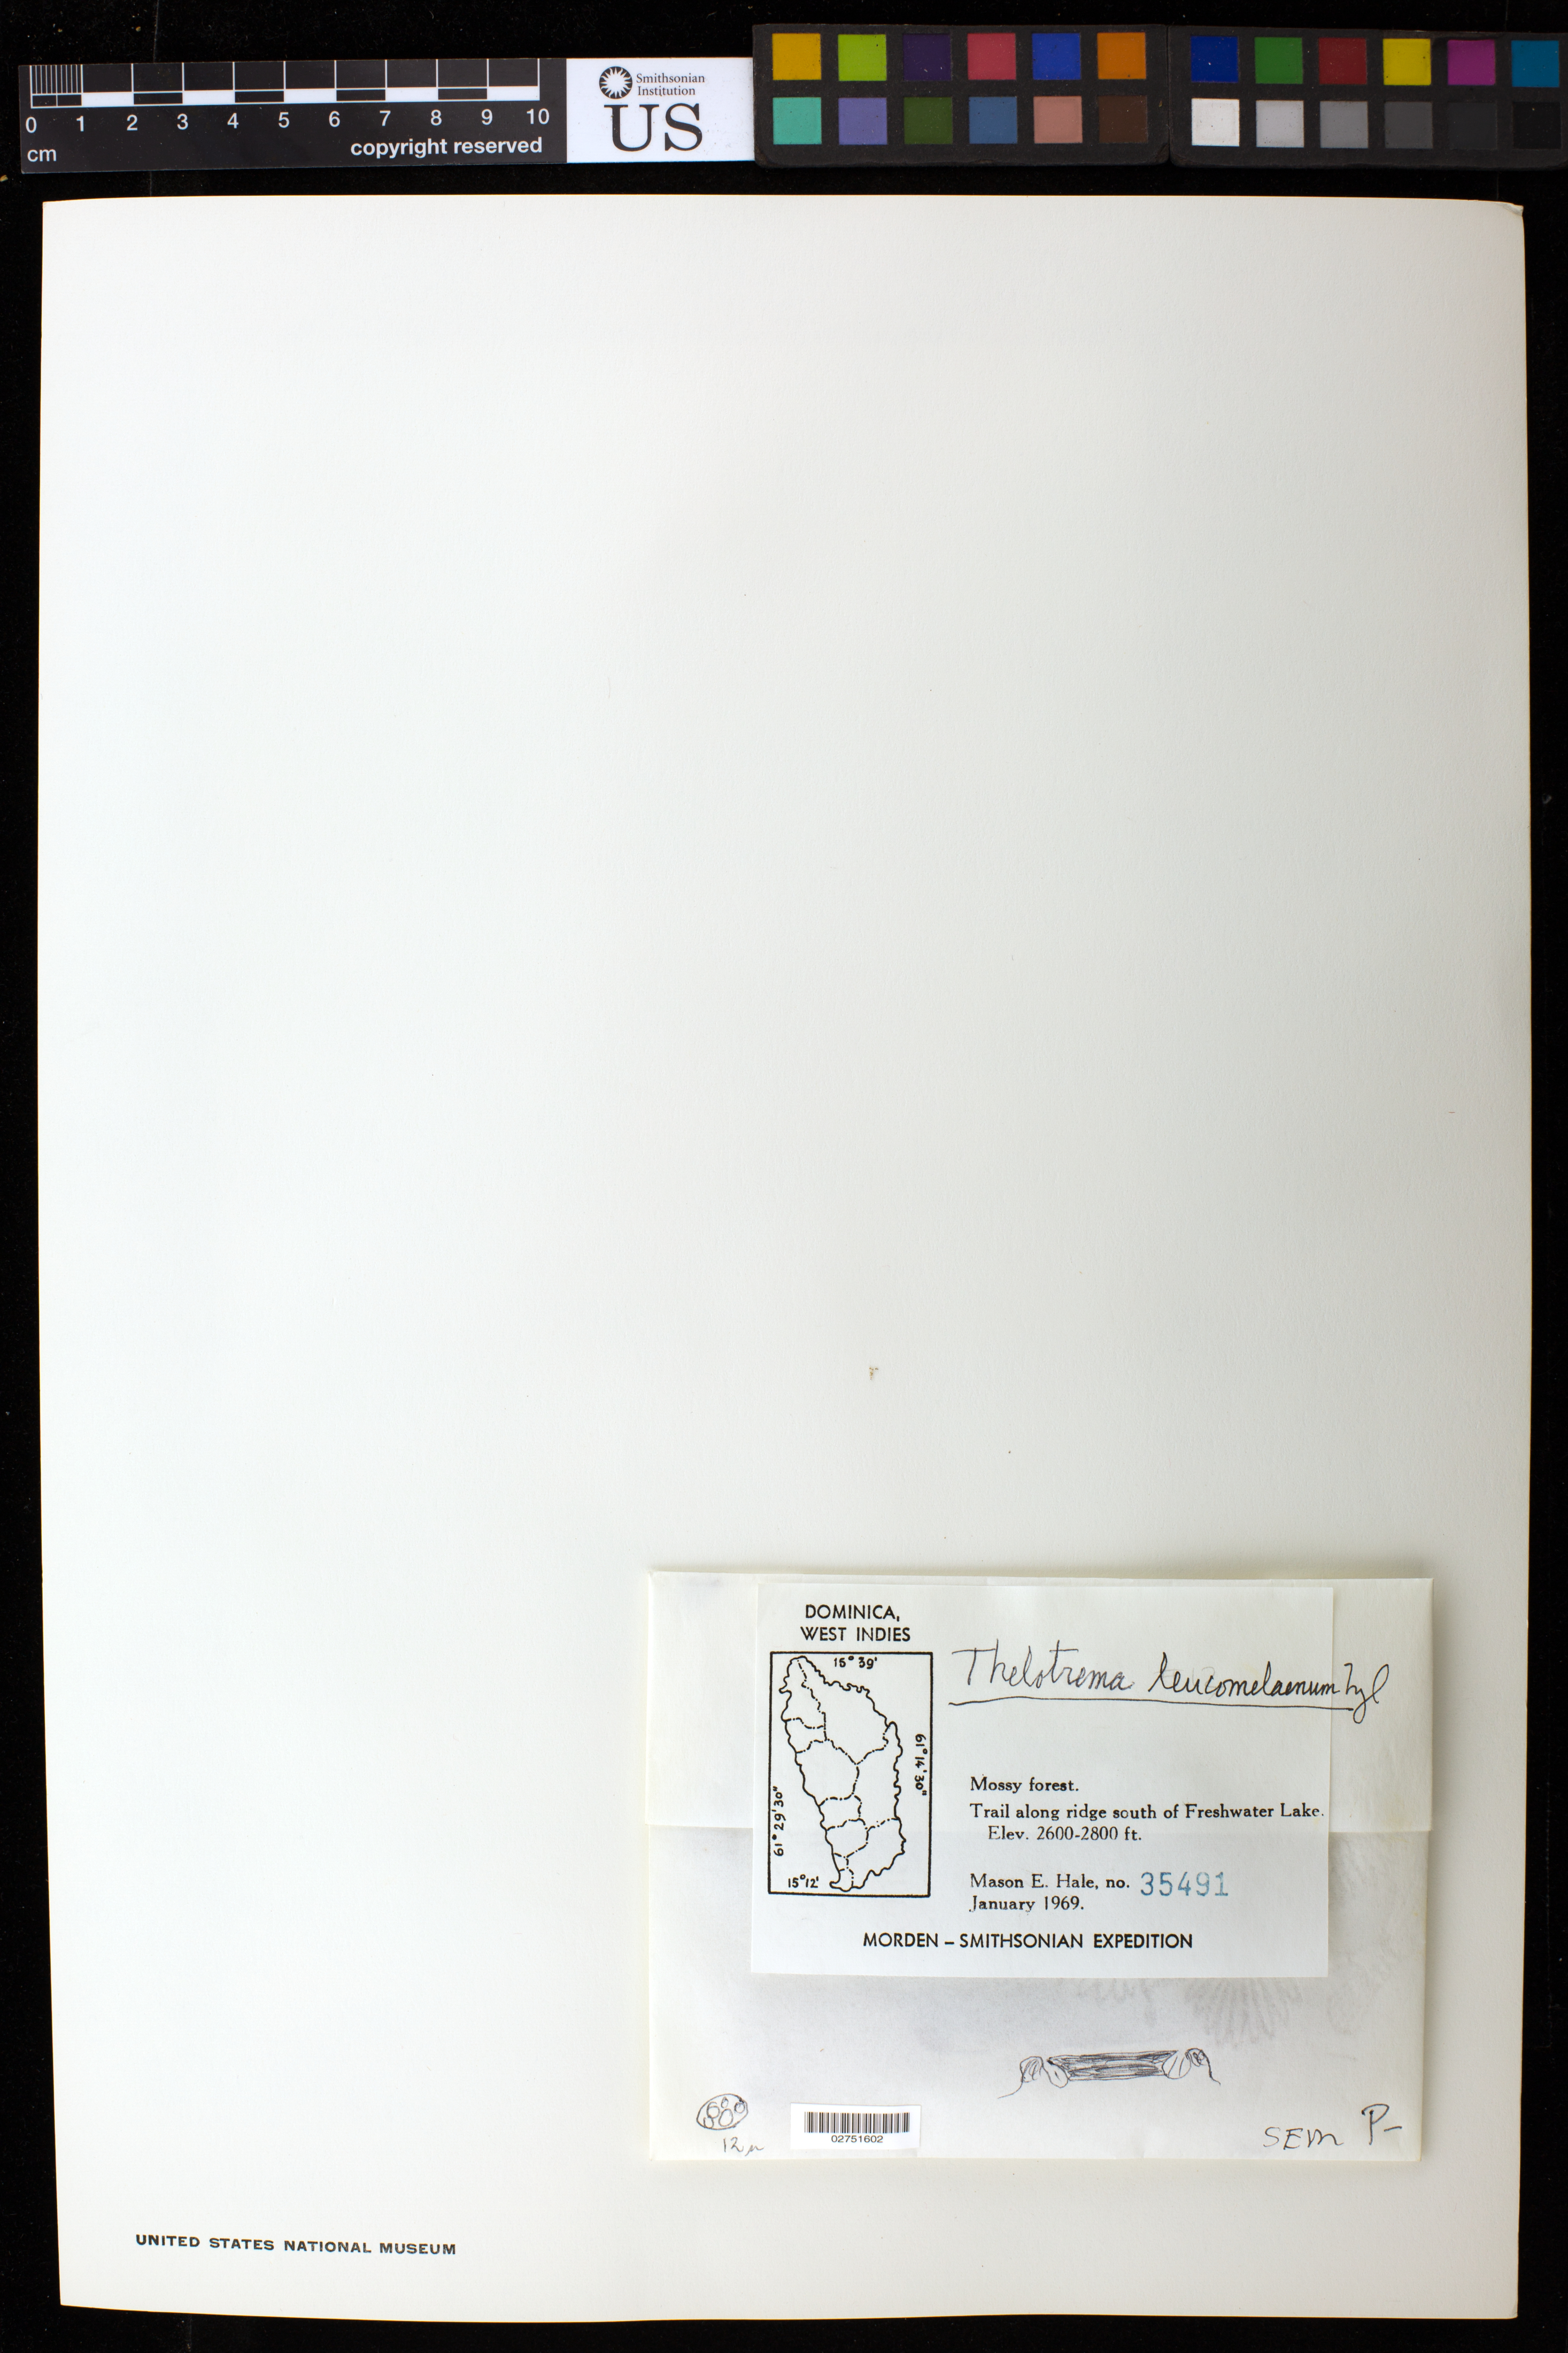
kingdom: Fungi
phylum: Ascomycota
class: Lecanoromycetes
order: Ostropales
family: Graphidaceae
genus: Ocellularia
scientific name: Ocellularia leucomelaena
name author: Nyl.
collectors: M. Hale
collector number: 35491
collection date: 1969-01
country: Dominica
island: Dominica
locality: Trail along ridge south of Fresh Water Lake